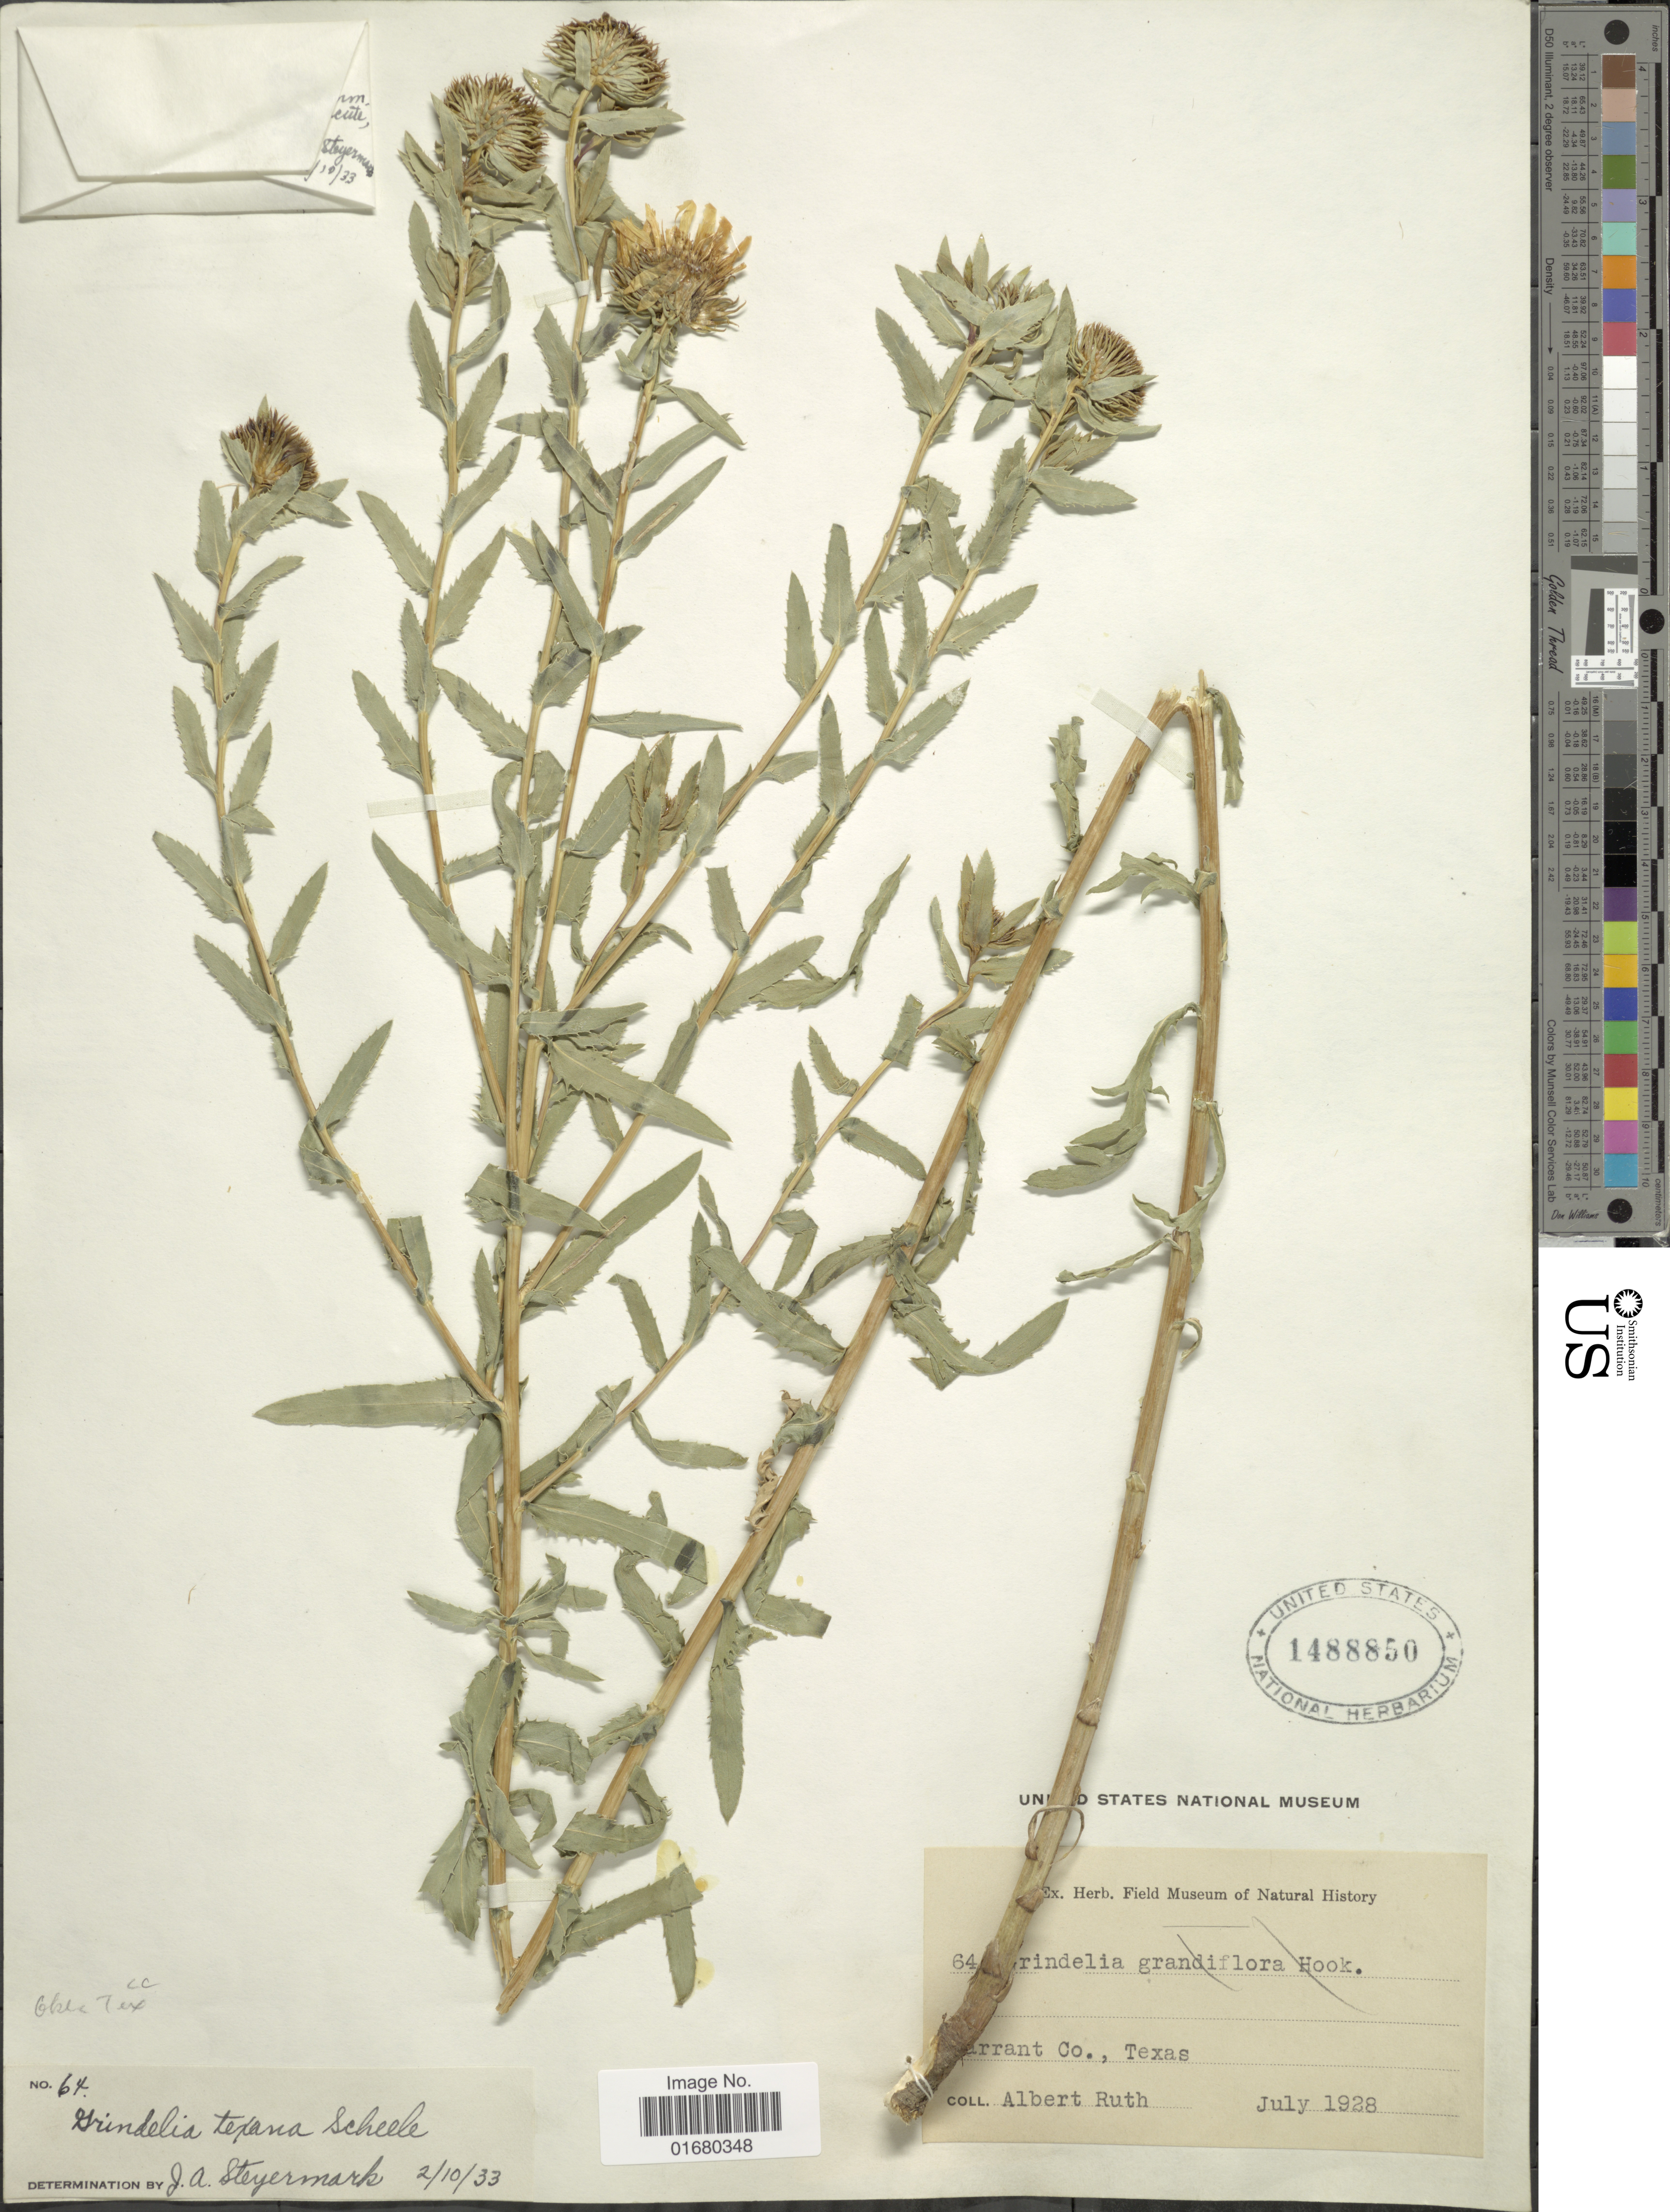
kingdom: Plantae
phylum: Tracheophyta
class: Magnoliopsida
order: Asterales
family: Asteraceae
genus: Grindelia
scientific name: Grindelia texana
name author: Scheele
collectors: A. Ruth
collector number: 64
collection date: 1928-07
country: United States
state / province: Texas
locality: Tarrant Co.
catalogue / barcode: US 1488850